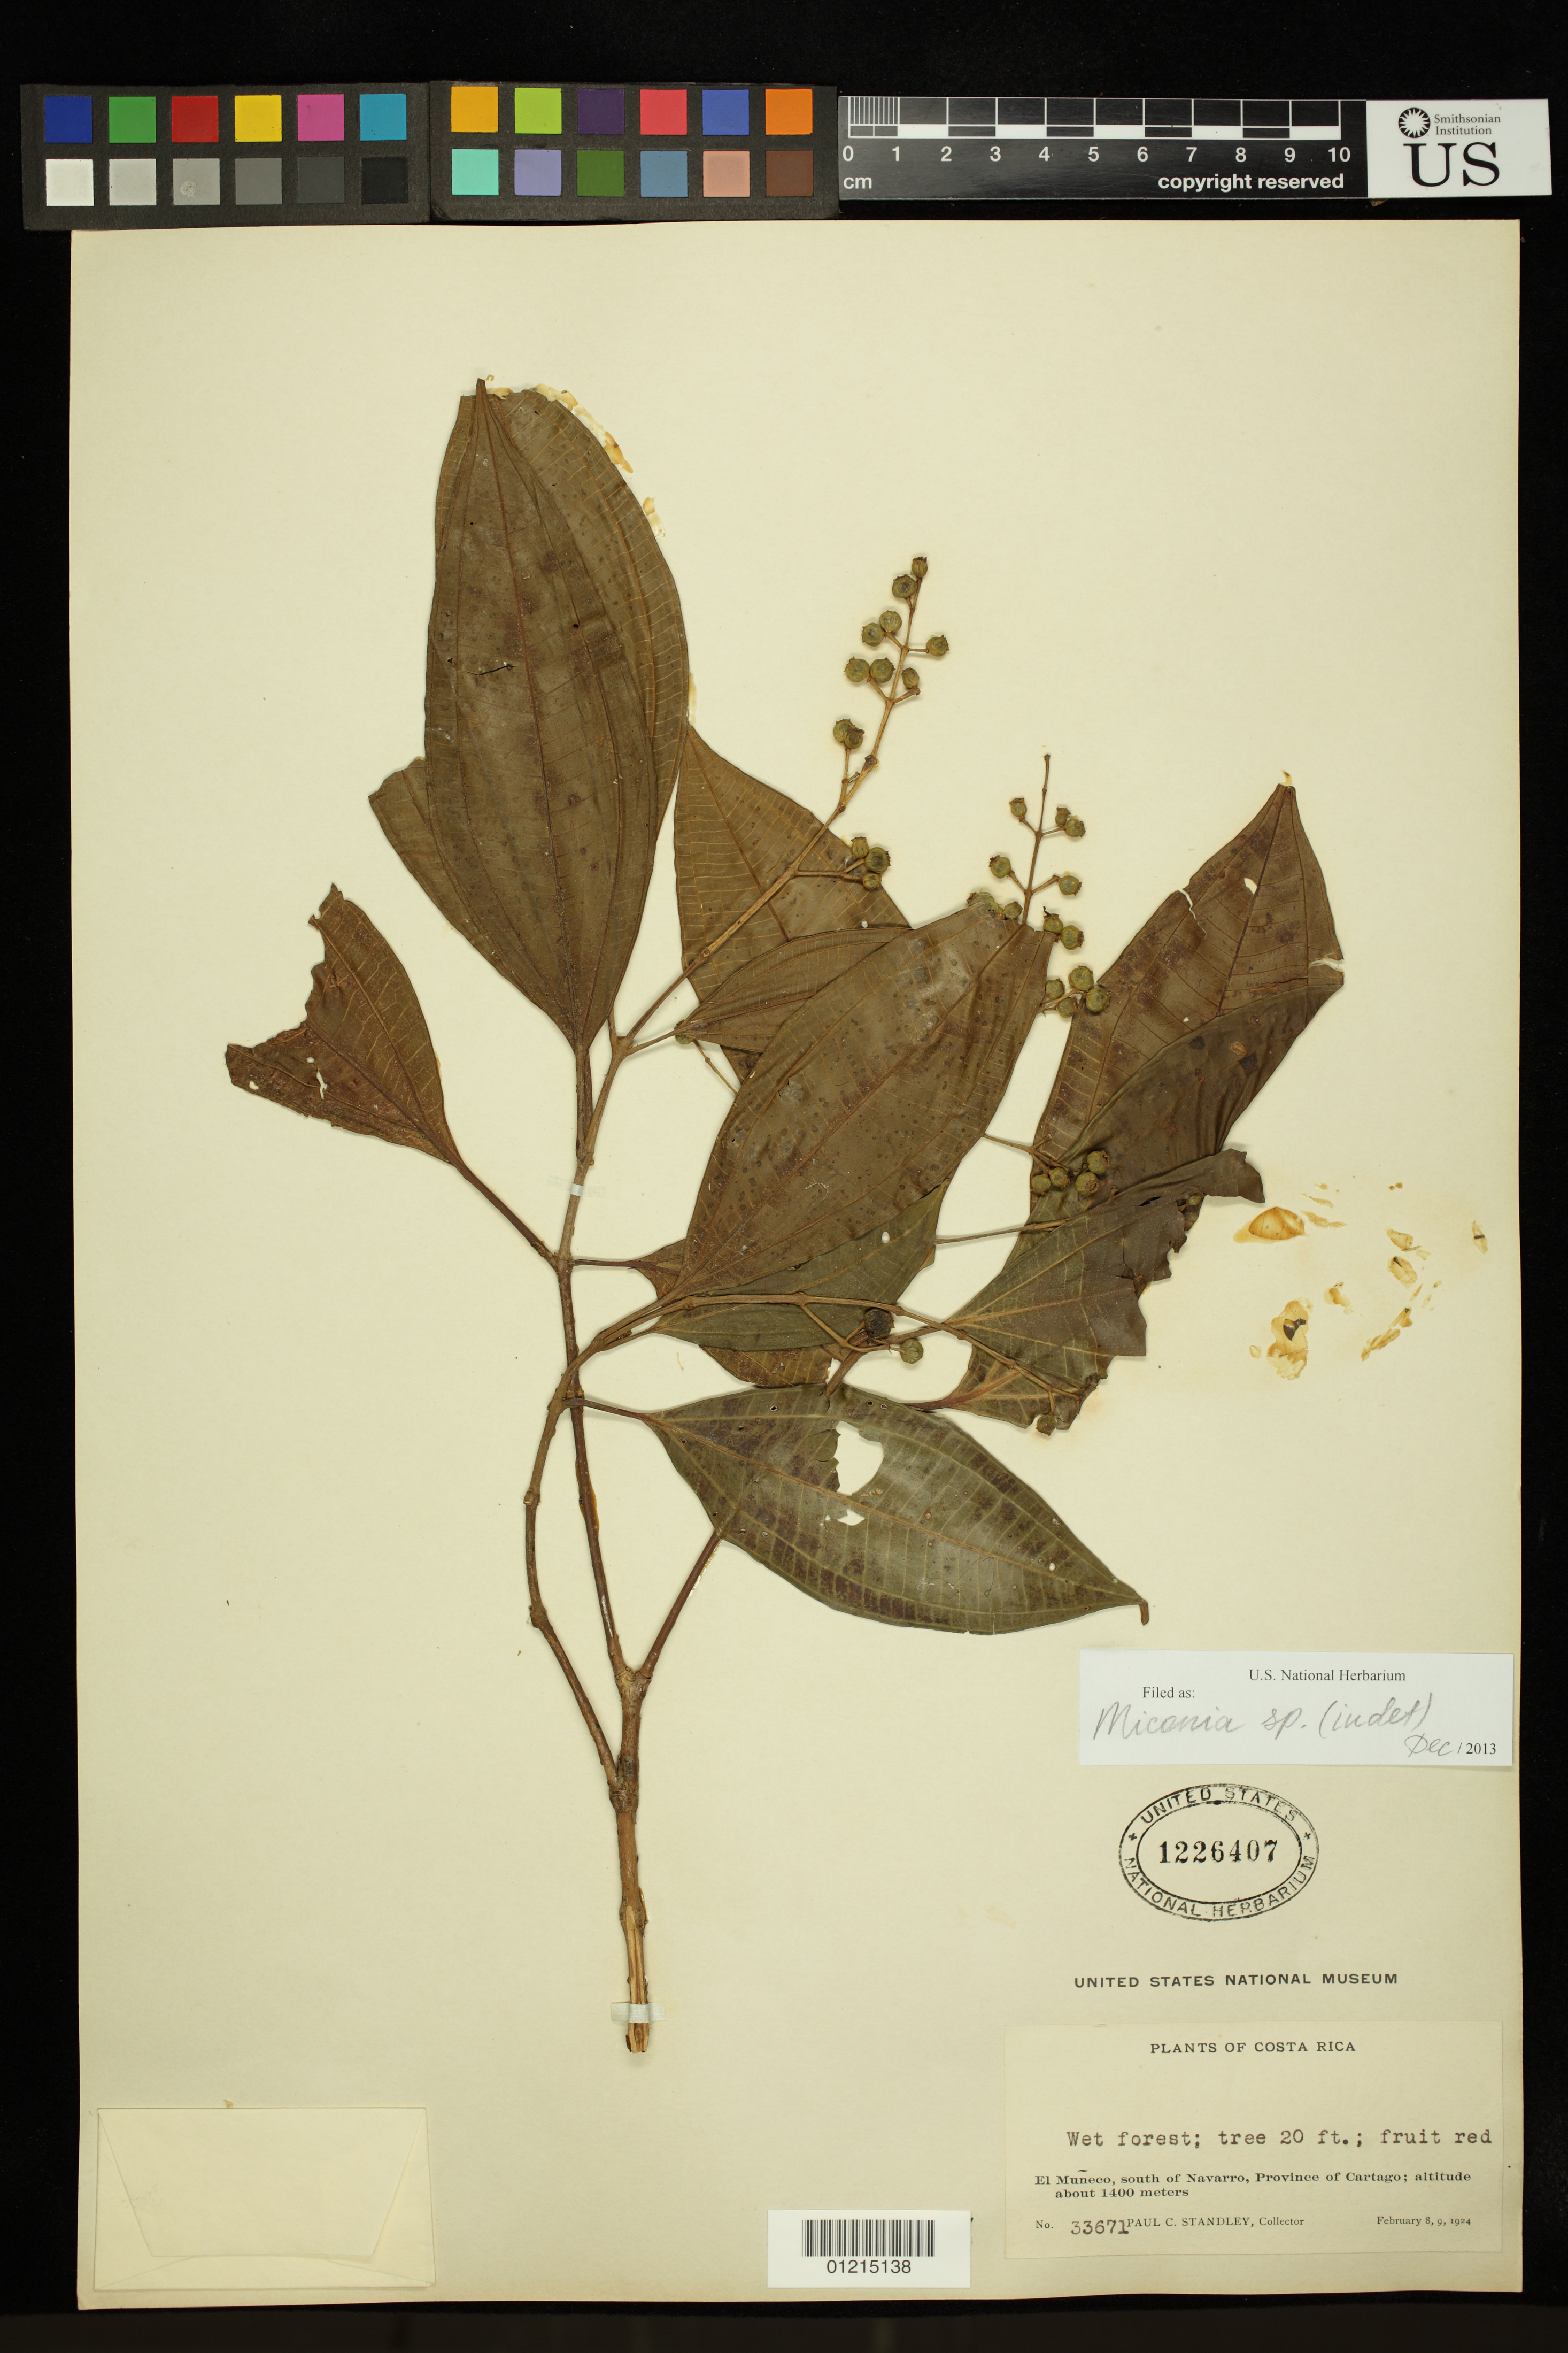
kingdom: Plantae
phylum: Tracheophyta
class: Magnoliopsida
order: Myrtales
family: Melastomataceae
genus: Miconia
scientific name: Miconia sp.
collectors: P. C. Standley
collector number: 33671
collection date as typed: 08 Feb 1924 and 09 Feb 1924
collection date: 1924-02-08,1924-02-09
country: Costa Rica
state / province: Cartago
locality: El Muneco, S of Navaro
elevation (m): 1400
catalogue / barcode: US 1226407